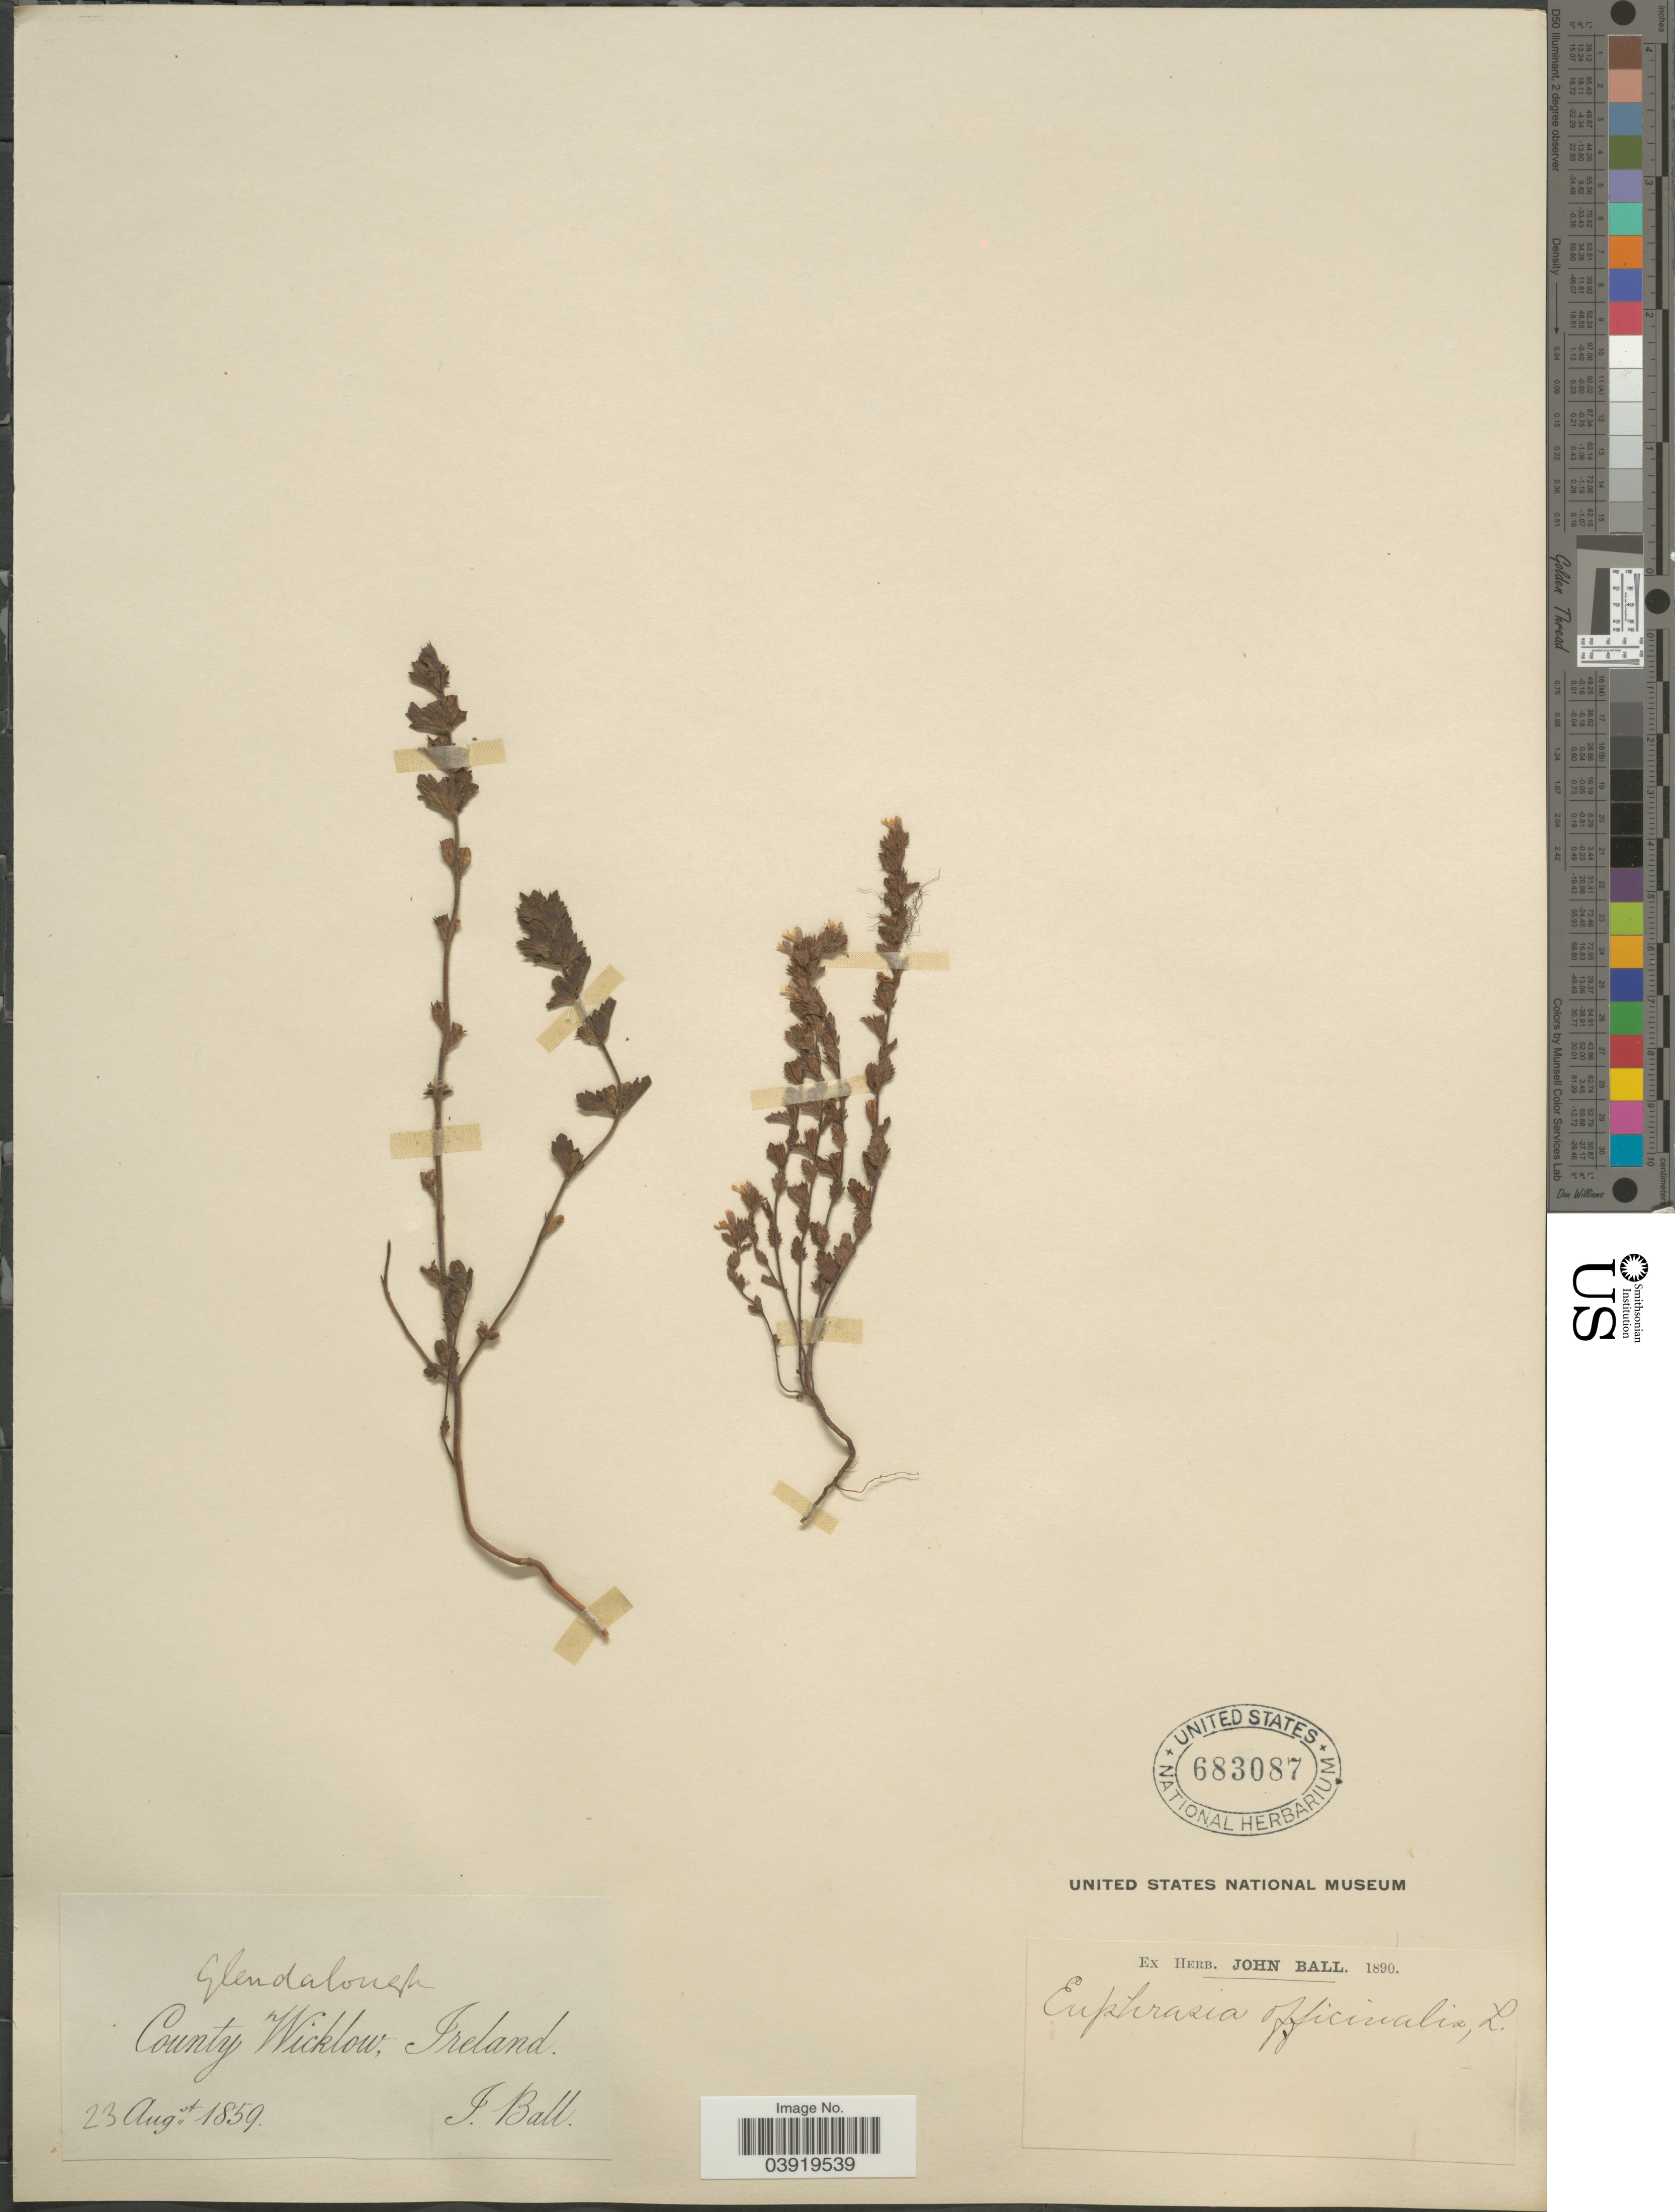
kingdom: Plantae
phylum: Tracheophyta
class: Magnoliopsida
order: Lamiales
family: Orobanchaceae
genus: Euphrasia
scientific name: Euphrasia officinalis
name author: L.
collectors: J. Ball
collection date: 1859-08-23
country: Ireland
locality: Glendalough. County Wicklow.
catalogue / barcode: US 683087